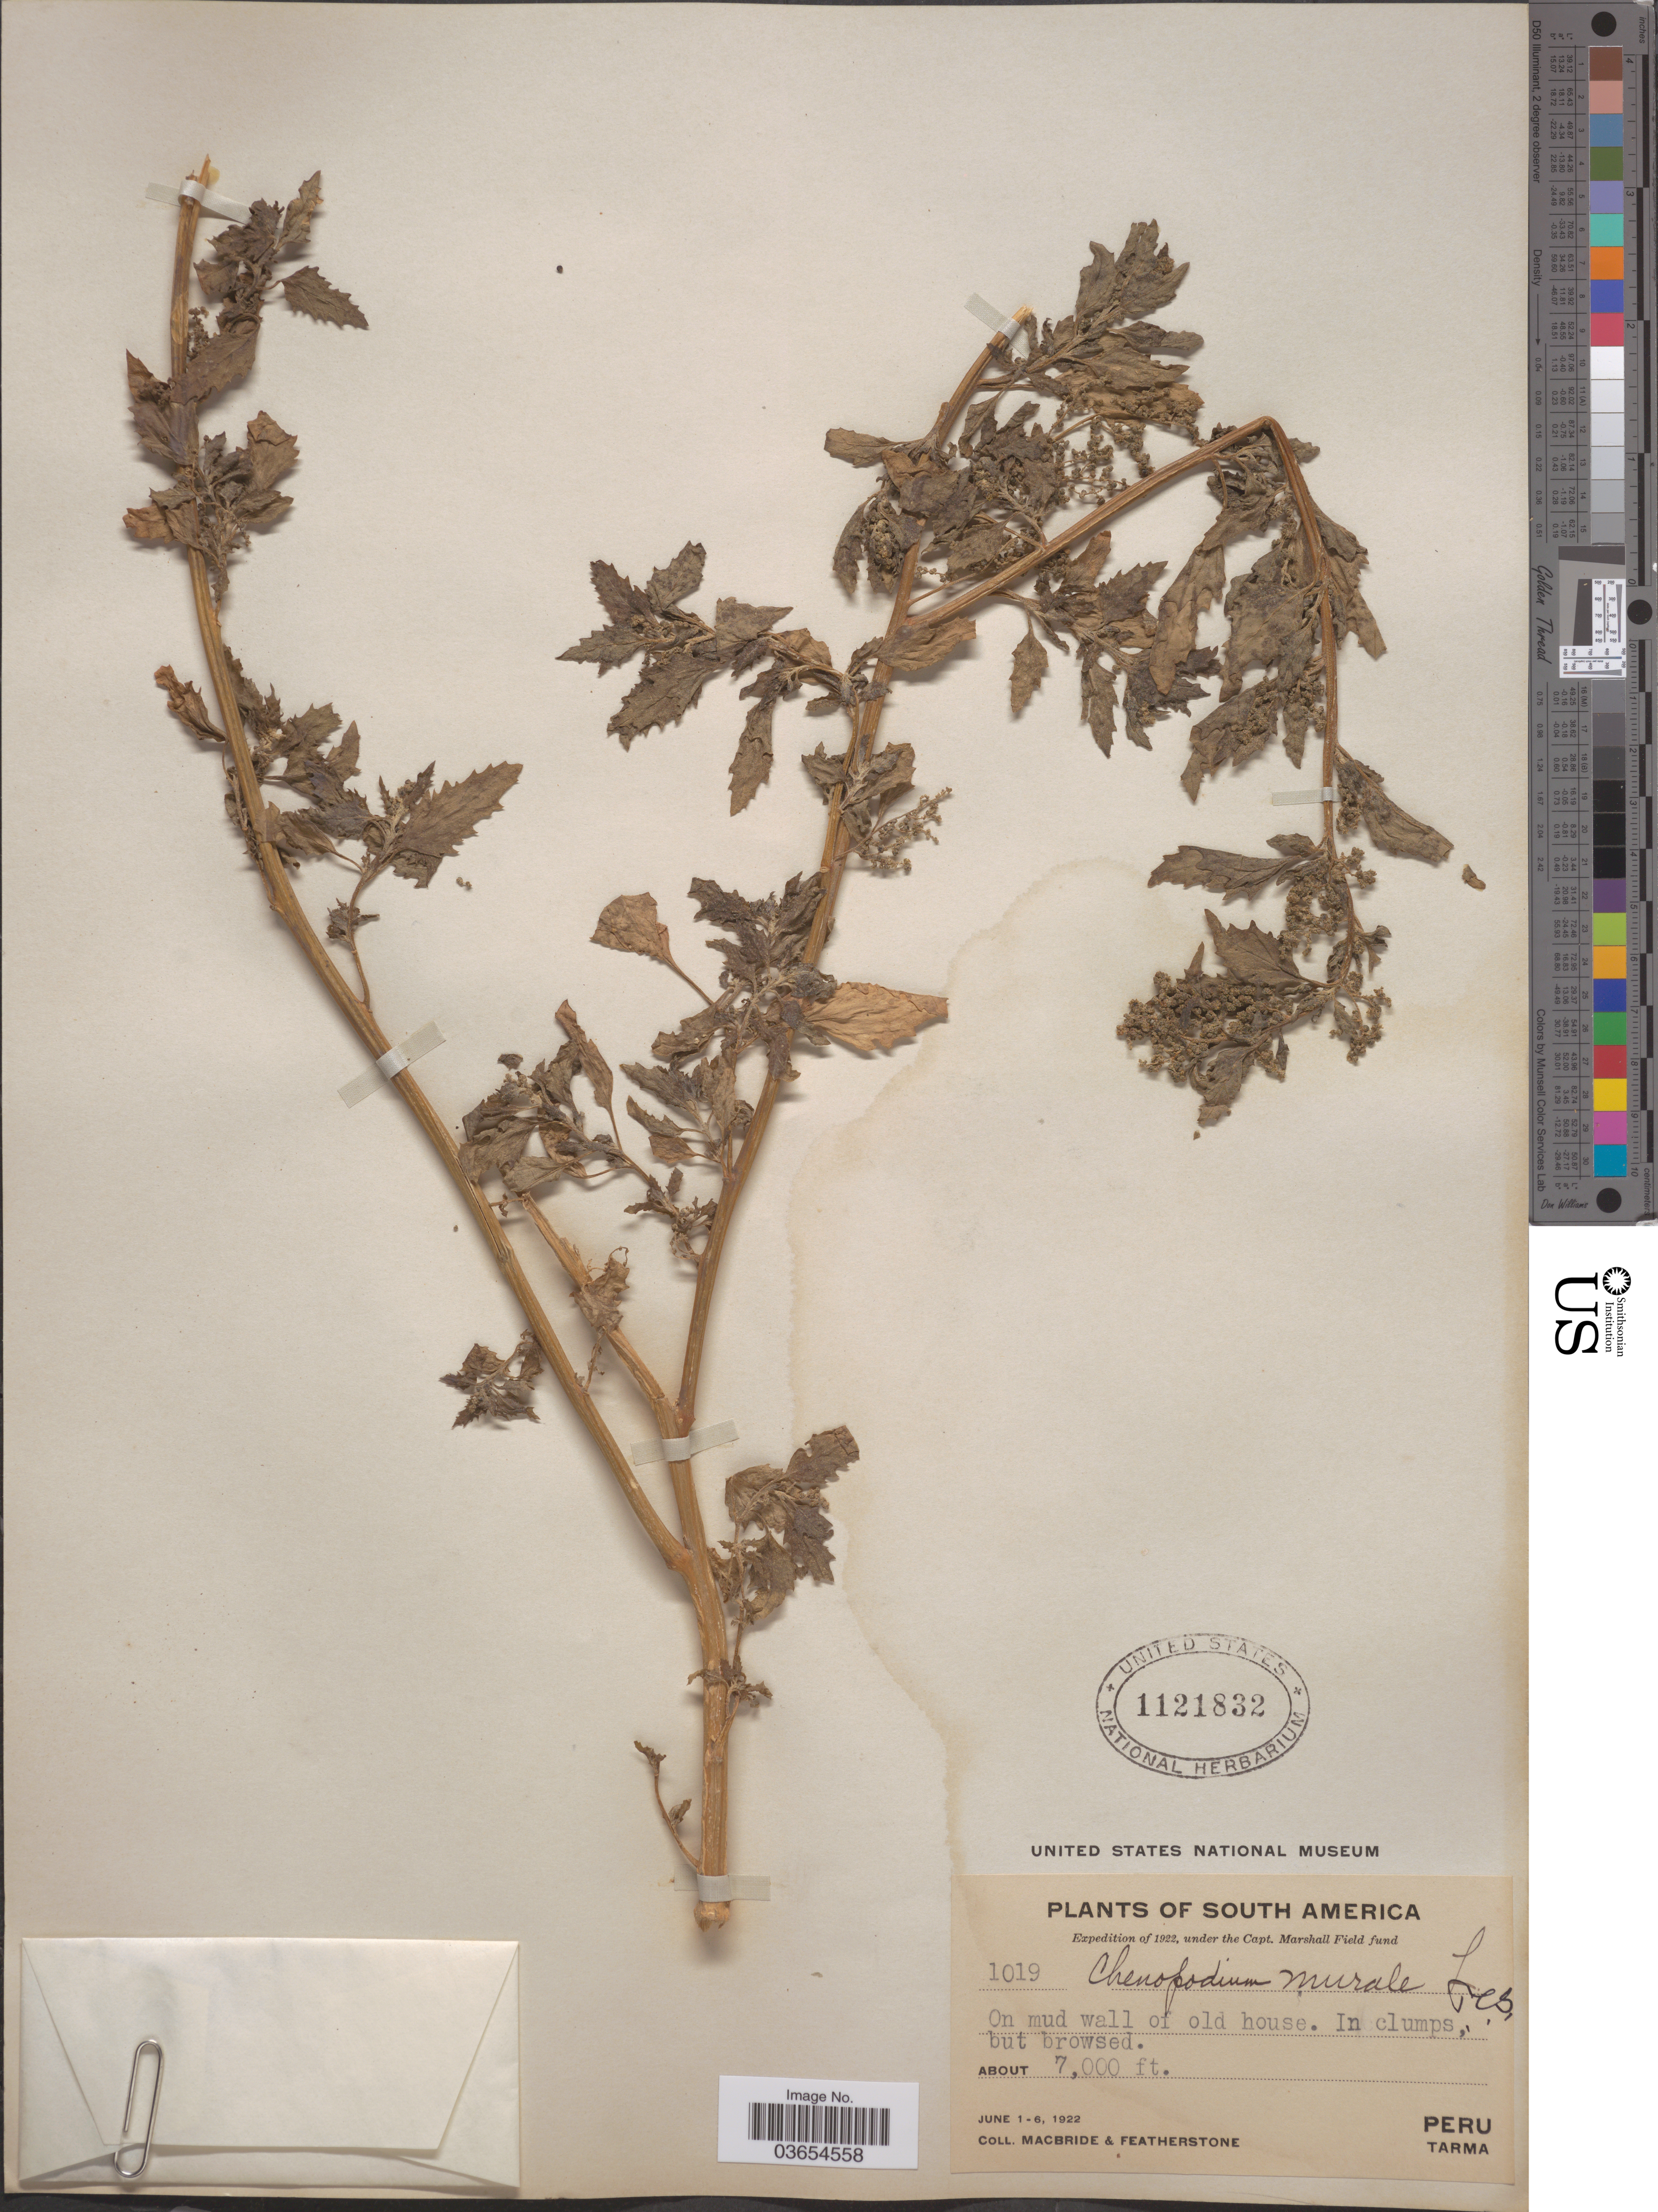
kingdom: Plantae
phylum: Tracheophyta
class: Magnoliopsida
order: Caryophyllales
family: Amaranthaceae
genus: Chenopodium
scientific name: Chenopodium murale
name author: L.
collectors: Macbride, -- & -. Featherstone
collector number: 1019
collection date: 1922-06-01/1922-06-06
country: Peru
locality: Tarma.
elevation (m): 2134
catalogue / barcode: US 1121832